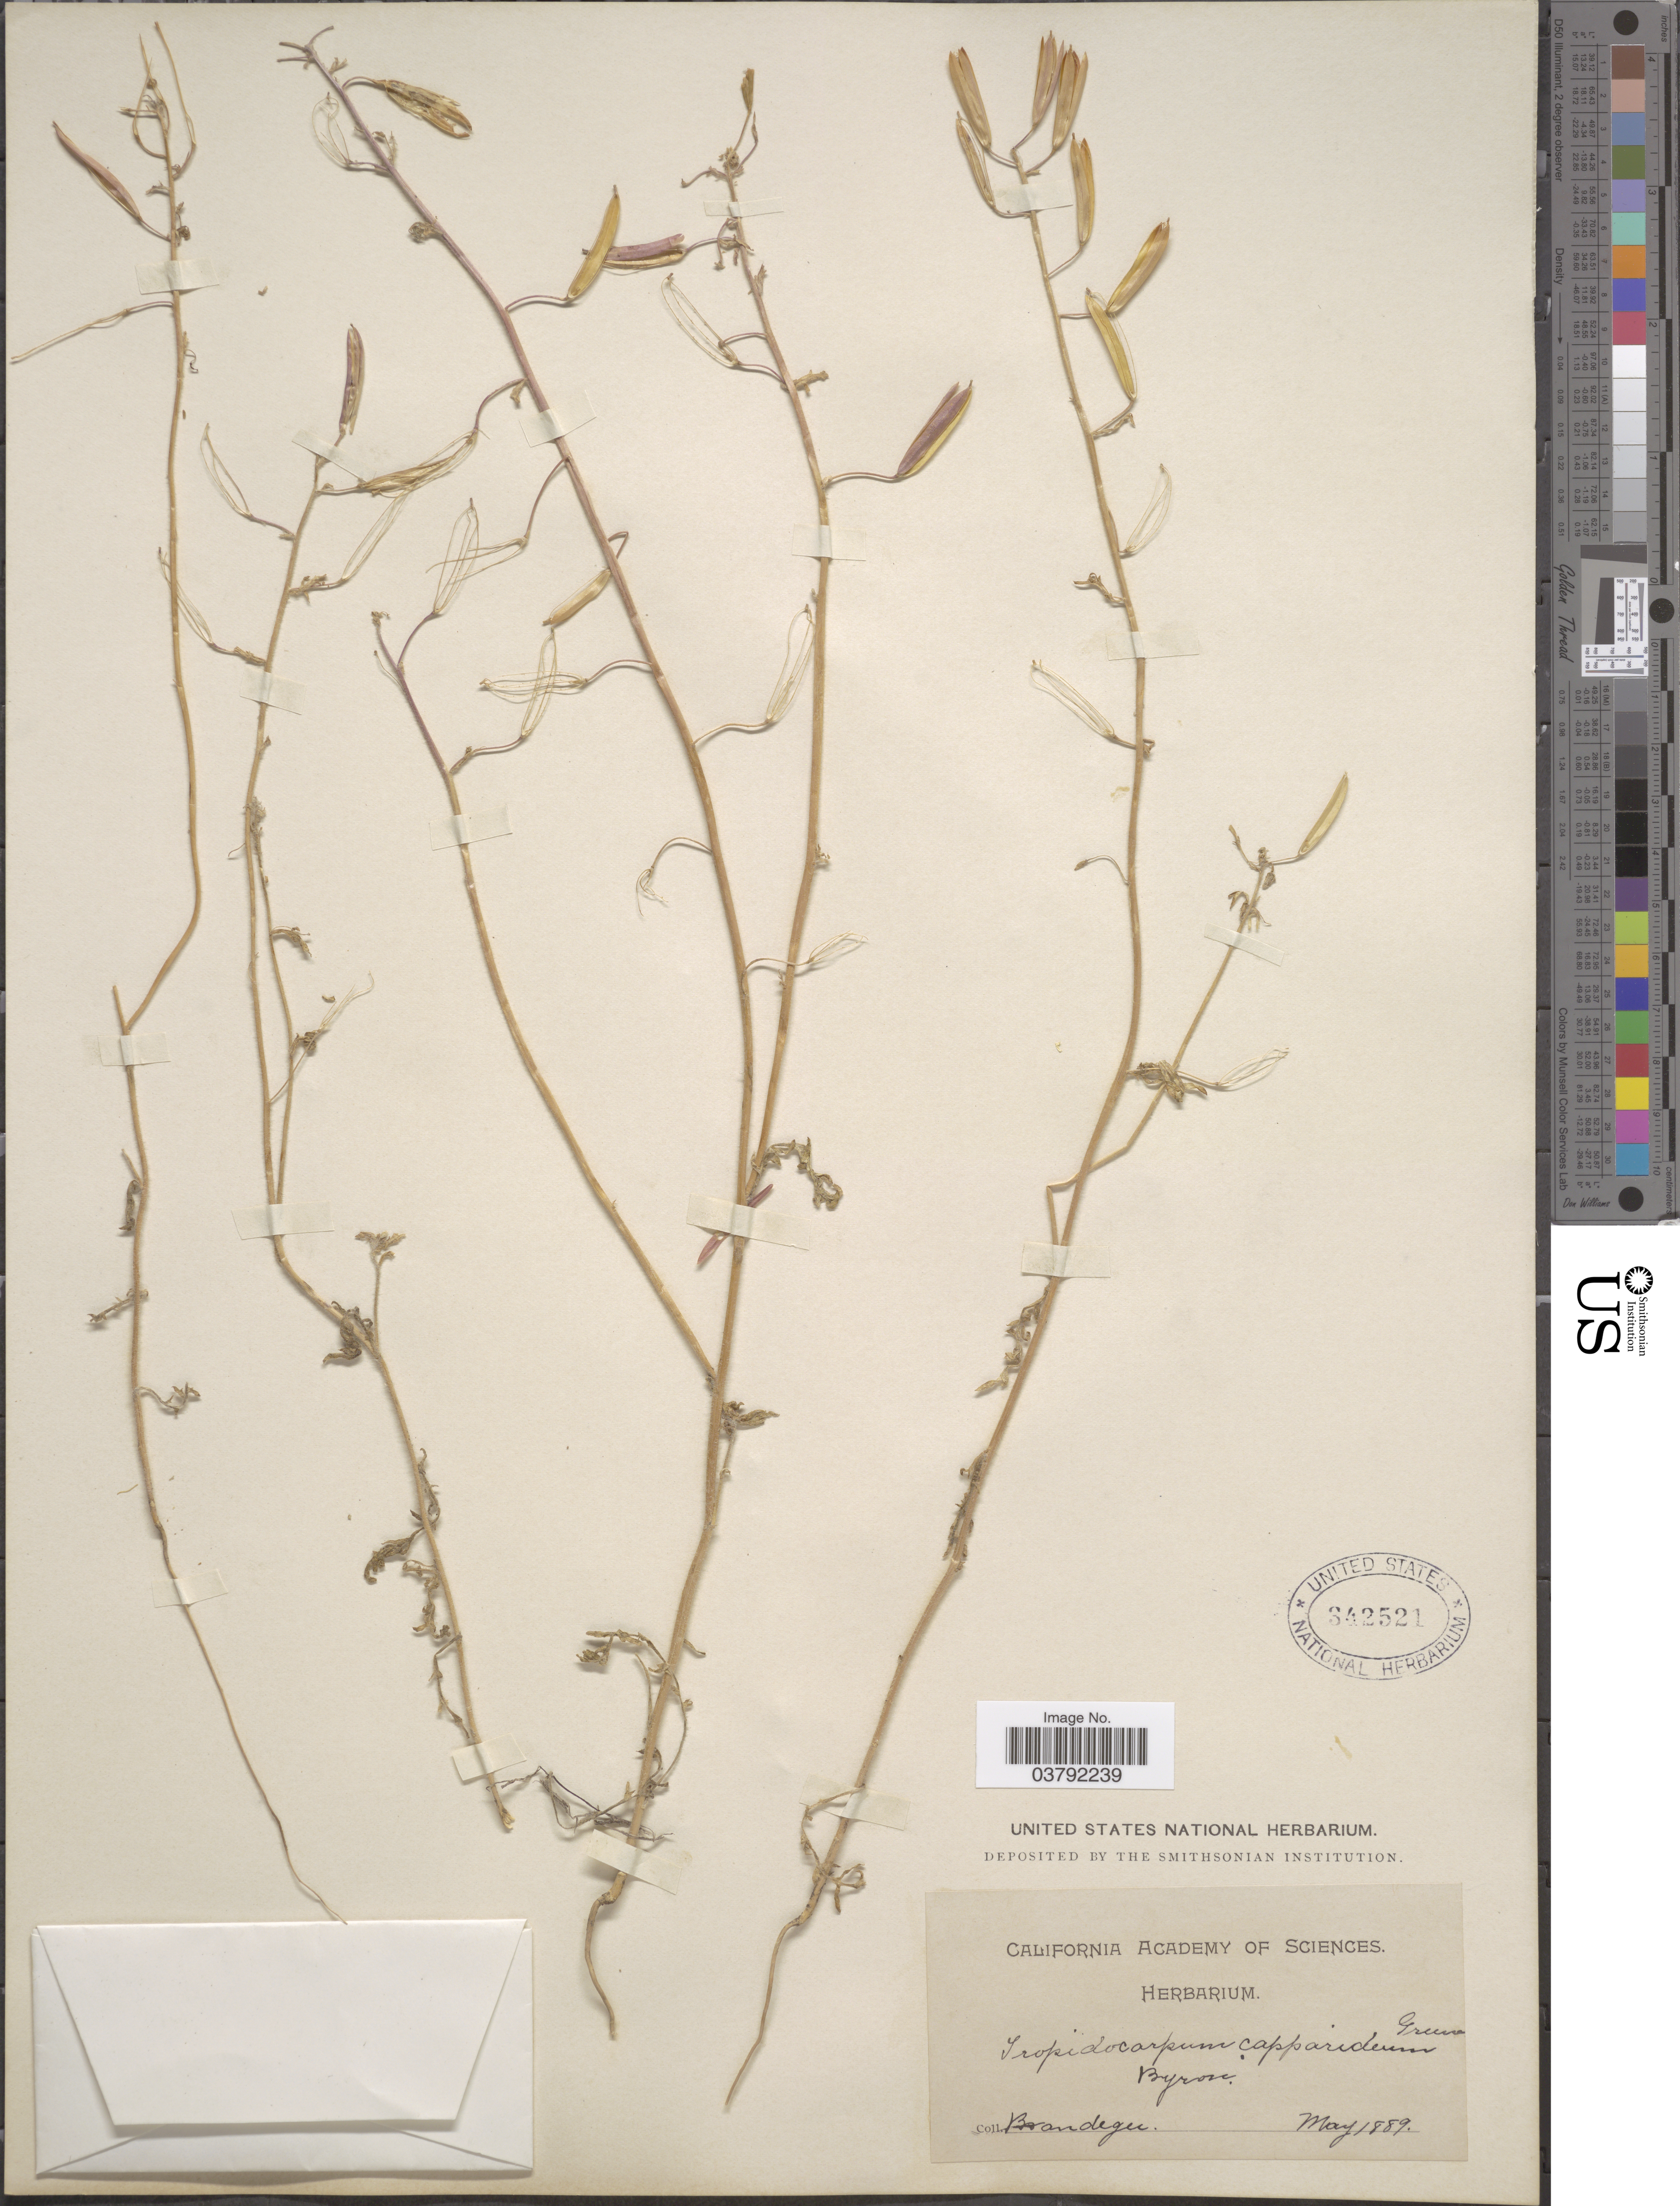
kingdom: Plantae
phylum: Tracheophyta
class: Magnoliopsida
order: Brassicales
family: Brassicaceae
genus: Tropidocarpum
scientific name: Tropidocarpum capparideum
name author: (Al-Shehbaz) Al-Shehbaz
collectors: -- Brandegee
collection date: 1889-05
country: United States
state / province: California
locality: Byron.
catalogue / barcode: US 342521